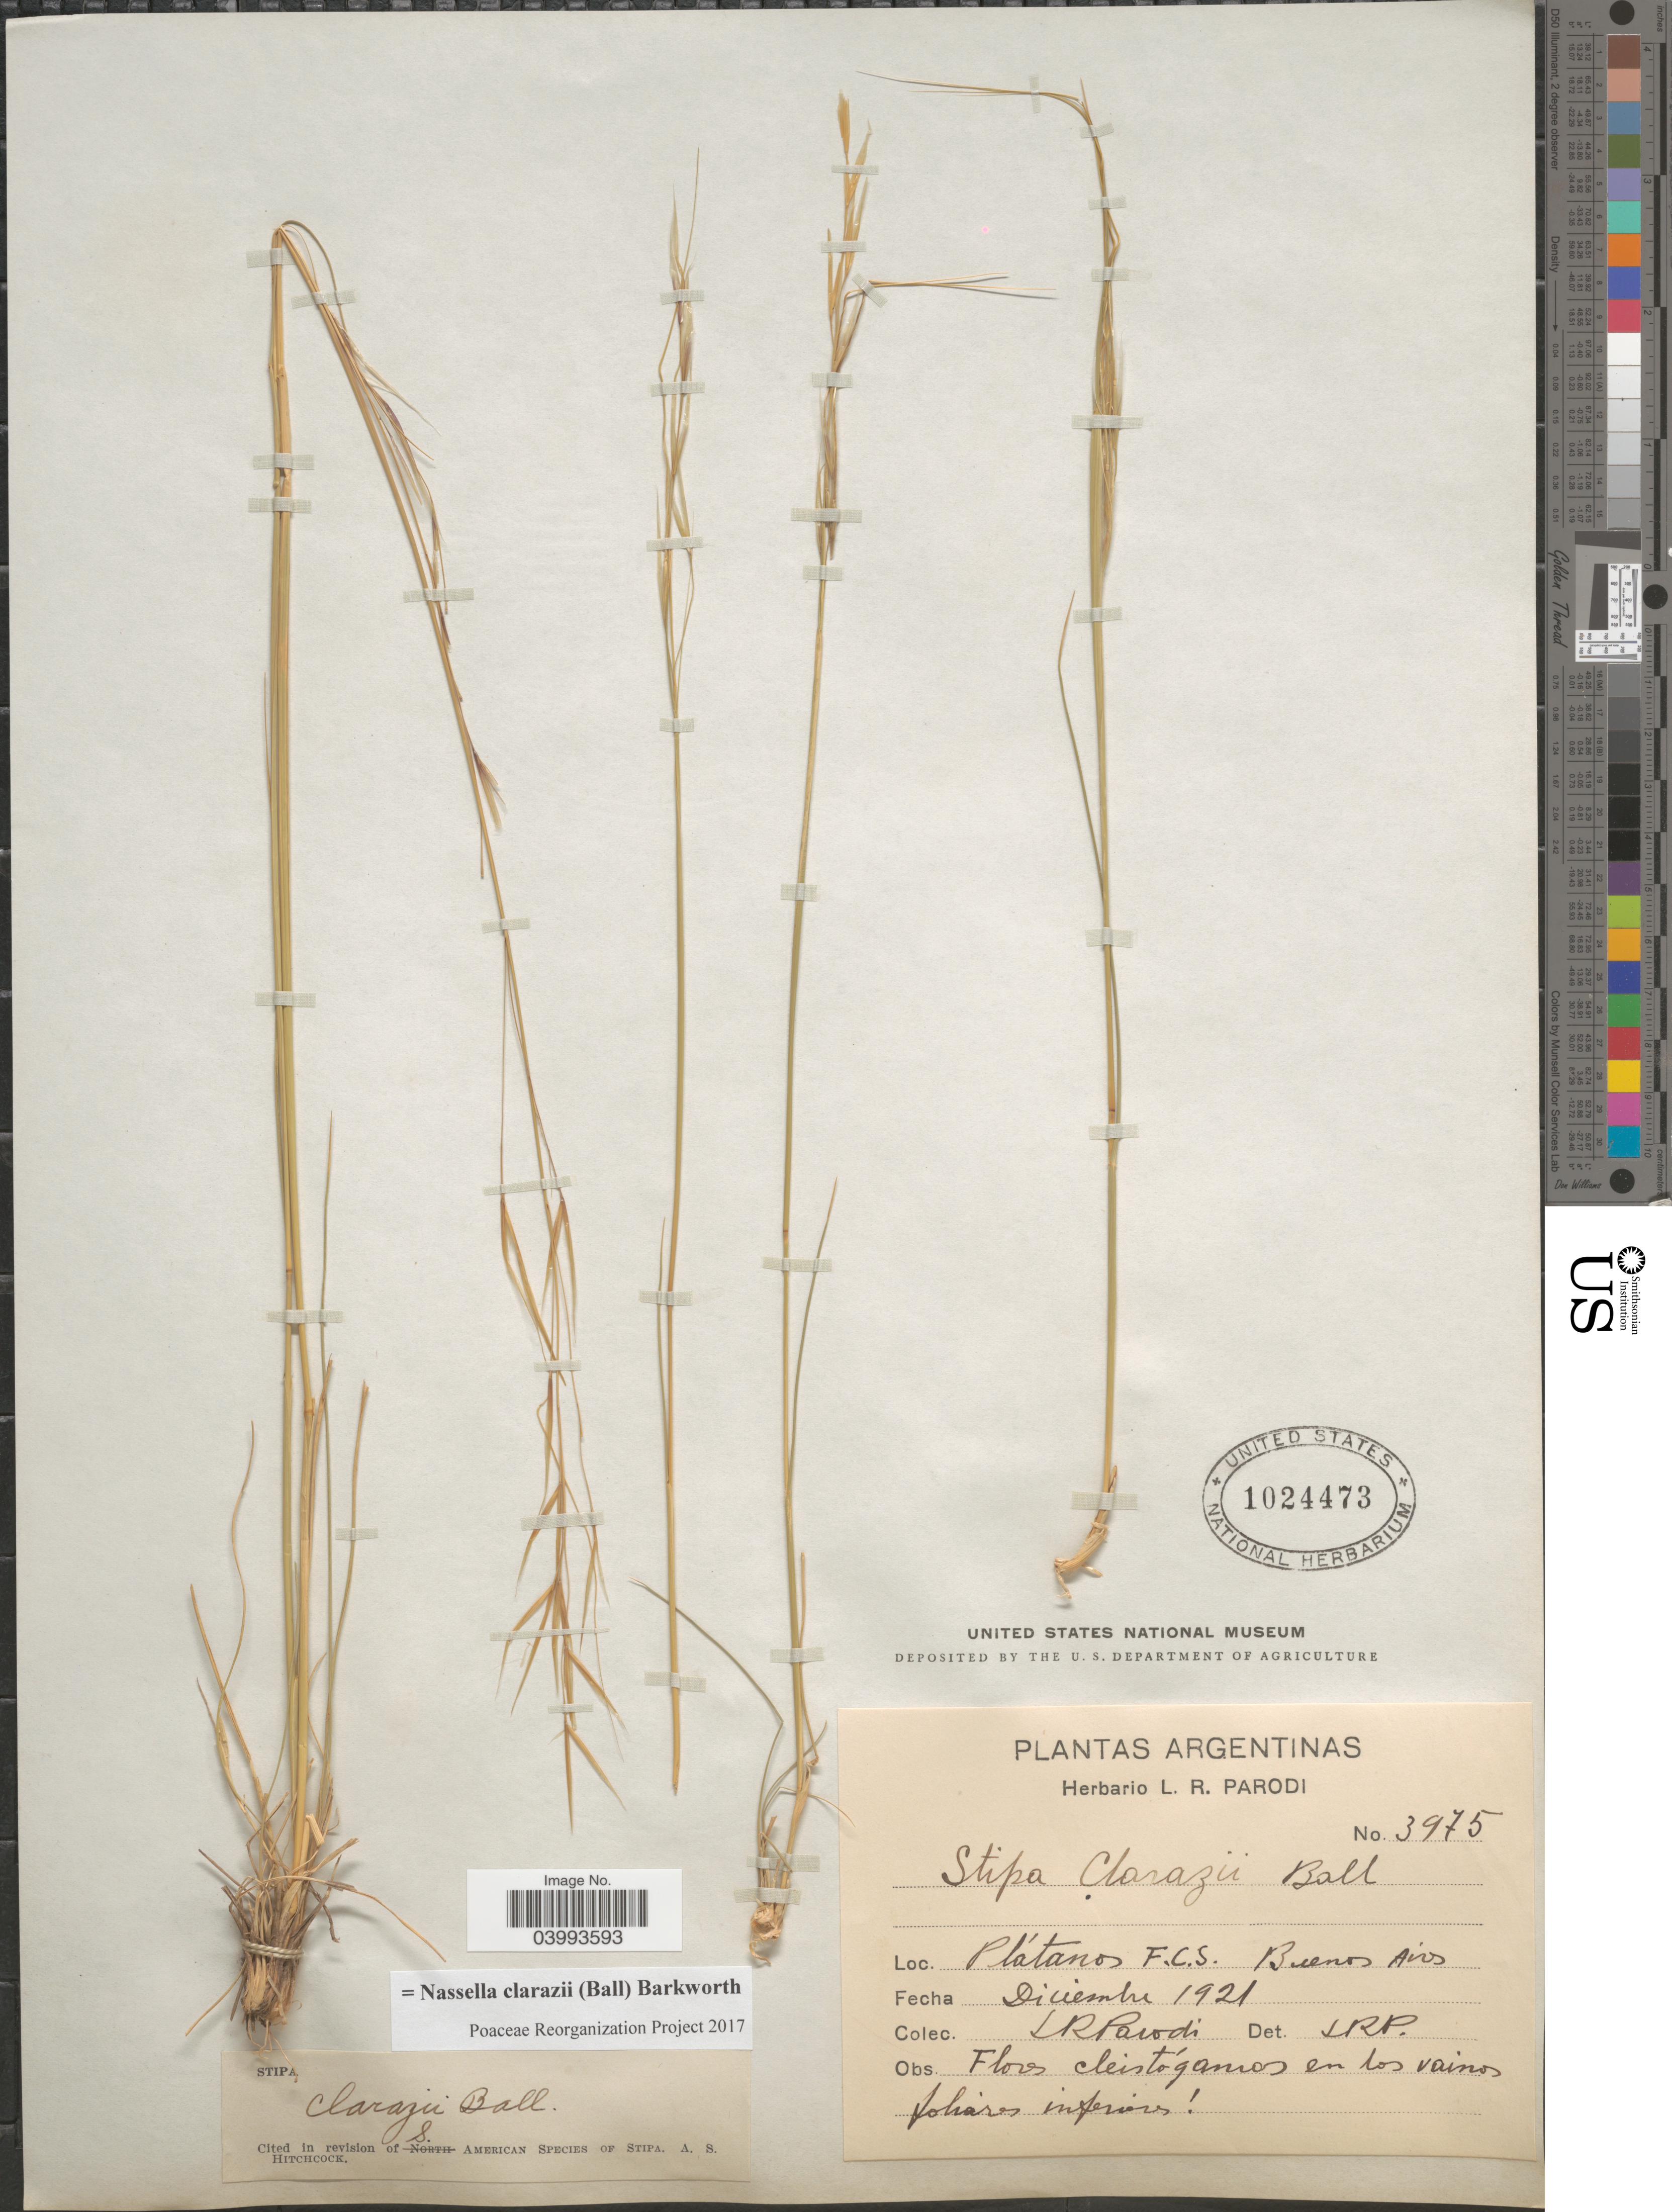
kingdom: Plantae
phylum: Tracheophyta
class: Liliopsida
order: Poales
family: Poaceae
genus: Nassella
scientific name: Nassella clarazii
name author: (Ball) Barkworth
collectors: L. R. Parodi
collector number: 3975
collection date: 1921-12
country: Argentina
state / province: Buenos Aires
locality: Plátanos F.C.S.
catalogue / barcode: US 1024473